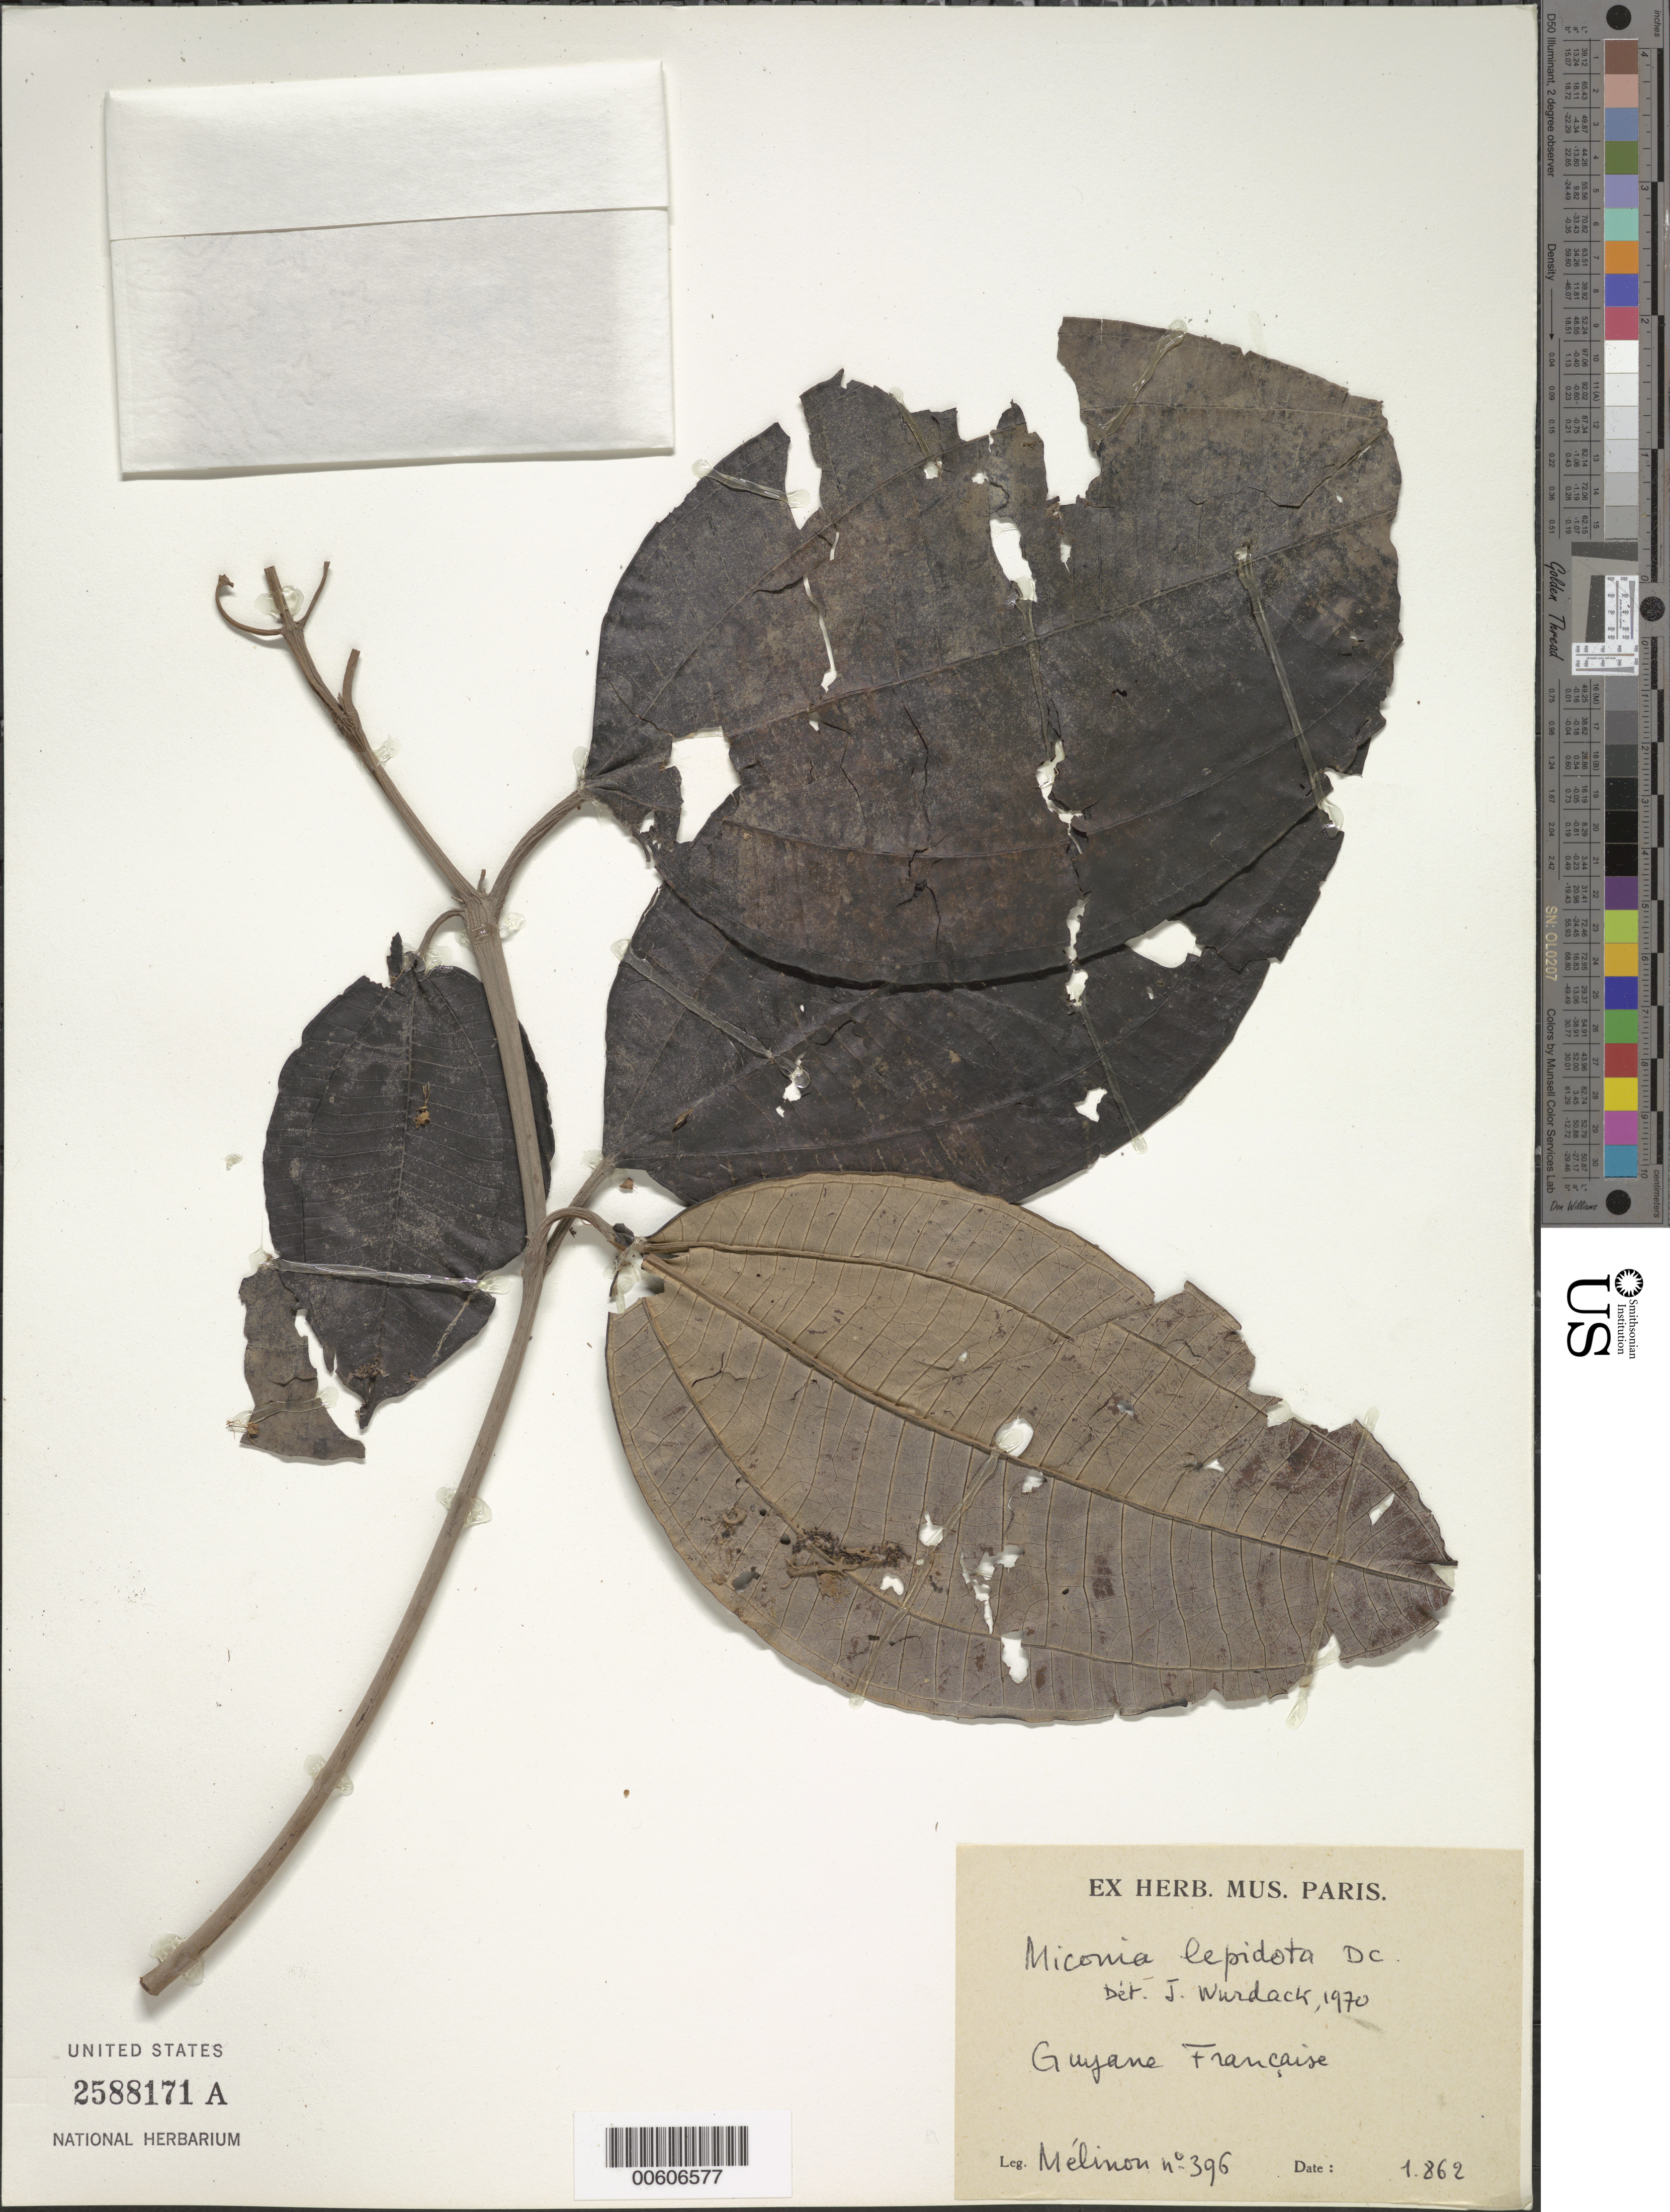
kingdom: Plantae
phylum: Tracheophyta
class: Magnoliopsida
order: Myrtales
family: Melastomataceae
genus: Miconia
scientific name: Miconia lepidota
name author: Schrank & Mart. ex DC.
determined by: Wurdack, John J., (US), US (UNITED STATES)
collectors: E. Mélinon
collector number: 396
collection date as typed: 1862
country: French Guiana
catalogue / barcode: US 2588171A